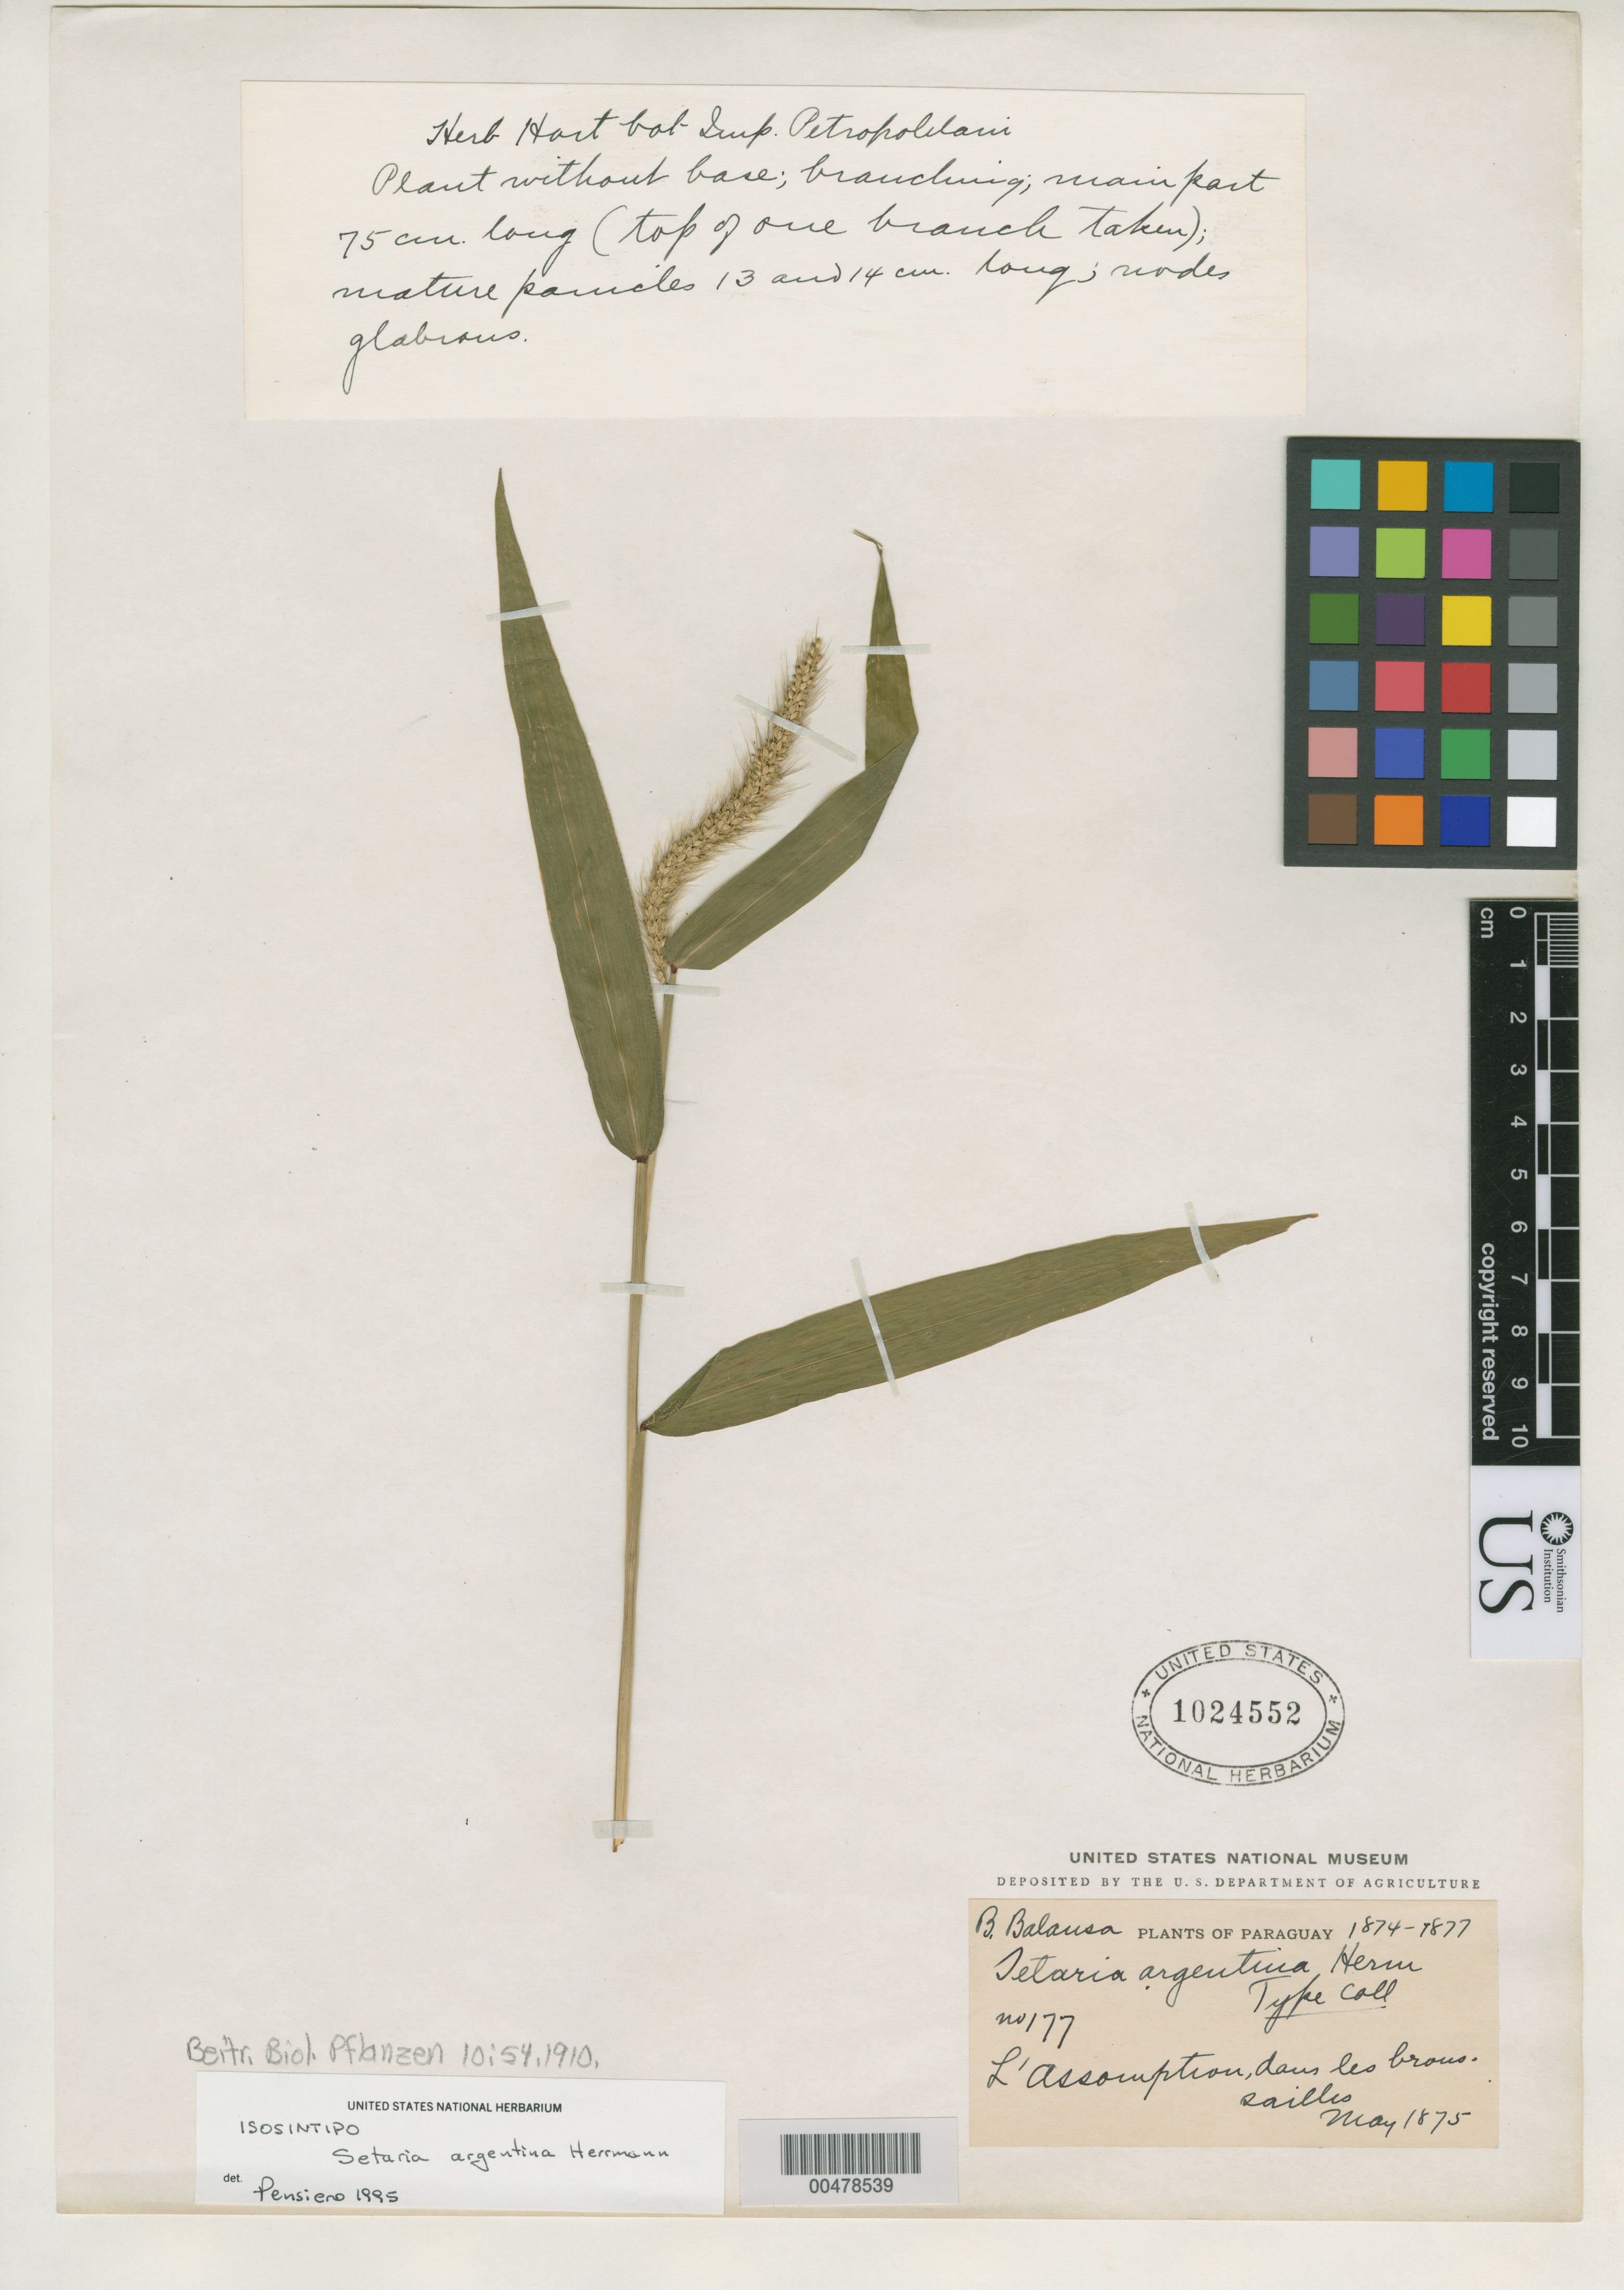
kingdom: Plantae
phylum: Tracheophyta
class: Liliopsida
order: Poales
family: Poaceae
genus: Setaria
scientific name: Setaria argentina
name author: R.A.W. Herrm.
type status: Isosyntype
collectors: B. Balansa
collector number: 177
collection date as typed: May 1875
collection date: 1875-05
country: Paraguay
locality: L'Assoumption, dans les broussailles. [Asunción, in the undergrowth?].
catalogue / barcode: US 1024552